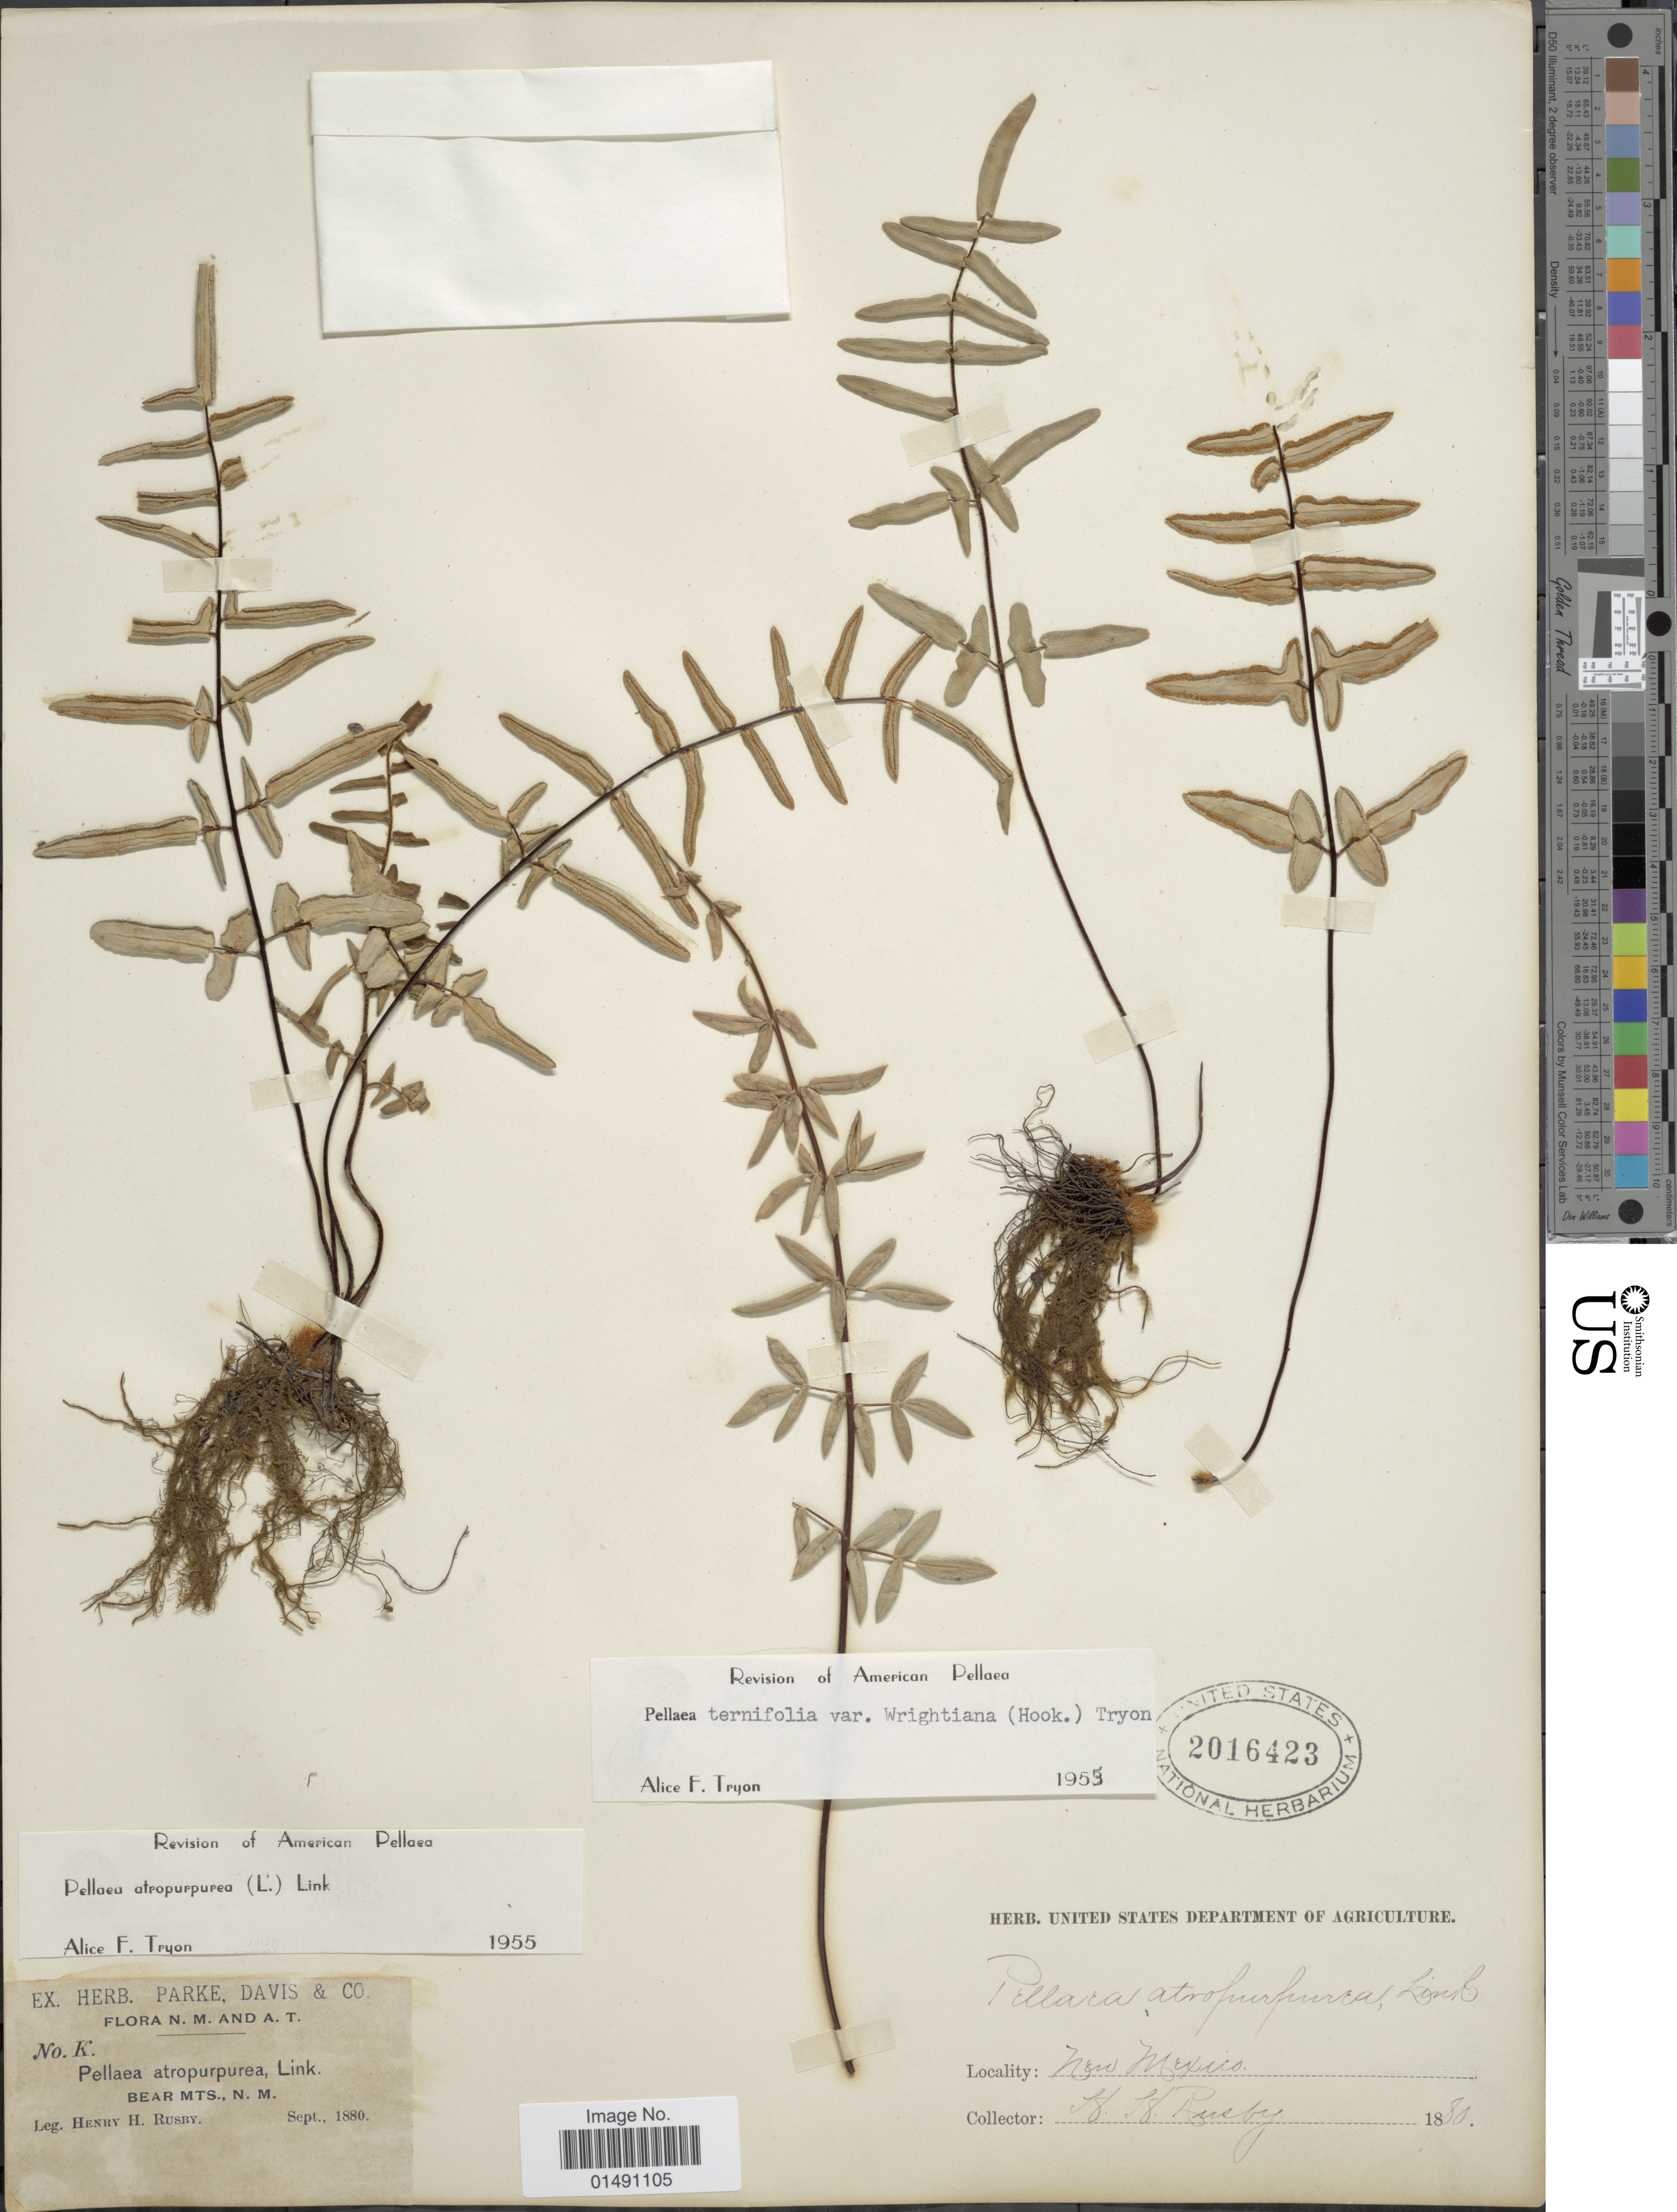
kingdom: Plantae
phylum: Tracheophyta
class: Polypodiopsida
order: Polypodiales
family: Pteridaceae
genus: Pellaea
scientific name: Pellaea atropurpurea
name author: (L.) Link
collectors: H. H. Rusby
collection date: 1880-09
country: United States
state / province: New Mexico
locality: A.T. Bear Mts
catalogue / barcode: US 2016423